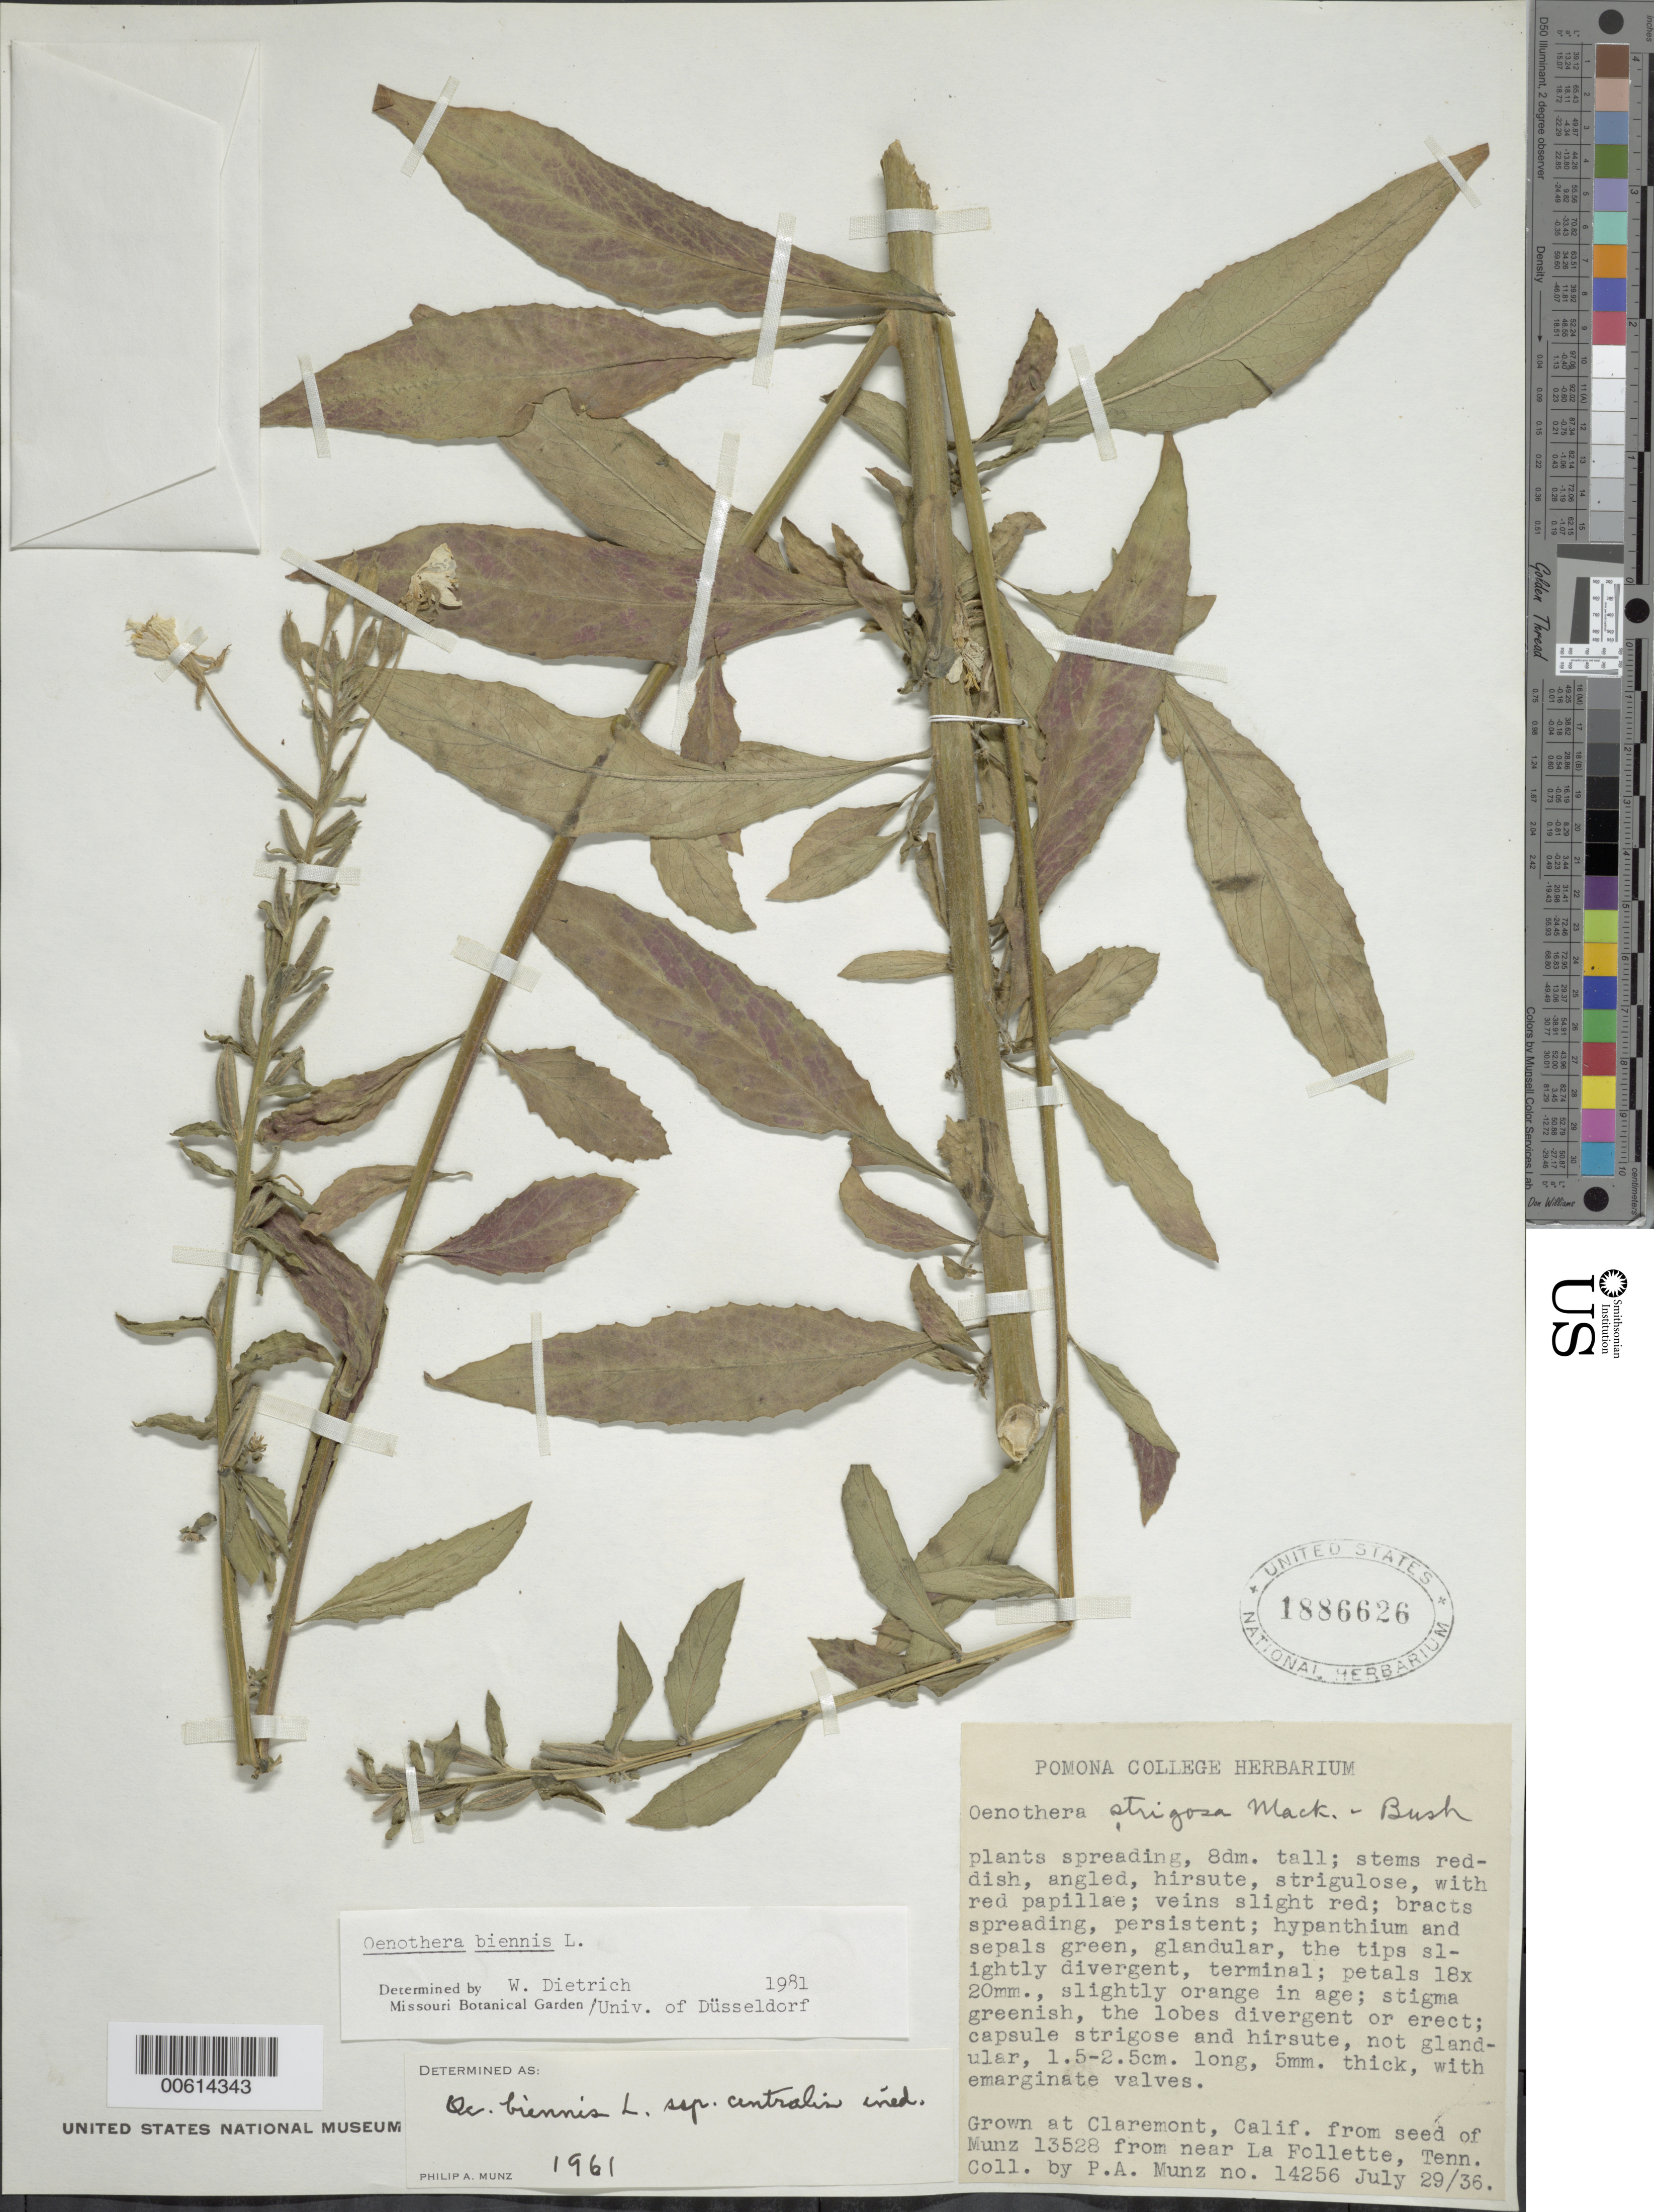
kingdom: Plantae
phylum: Tracheophyta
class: Magnoliopsida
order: Myrtales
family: Onagraceae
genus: Oenothera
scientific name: Oenothera biennis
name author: L.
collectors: P. A. Munz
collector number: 14256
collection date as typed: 29 Jul 1936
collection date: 1936-07-29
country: United States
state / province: California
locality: Pomona College, Claremont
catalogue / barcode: US 1886626